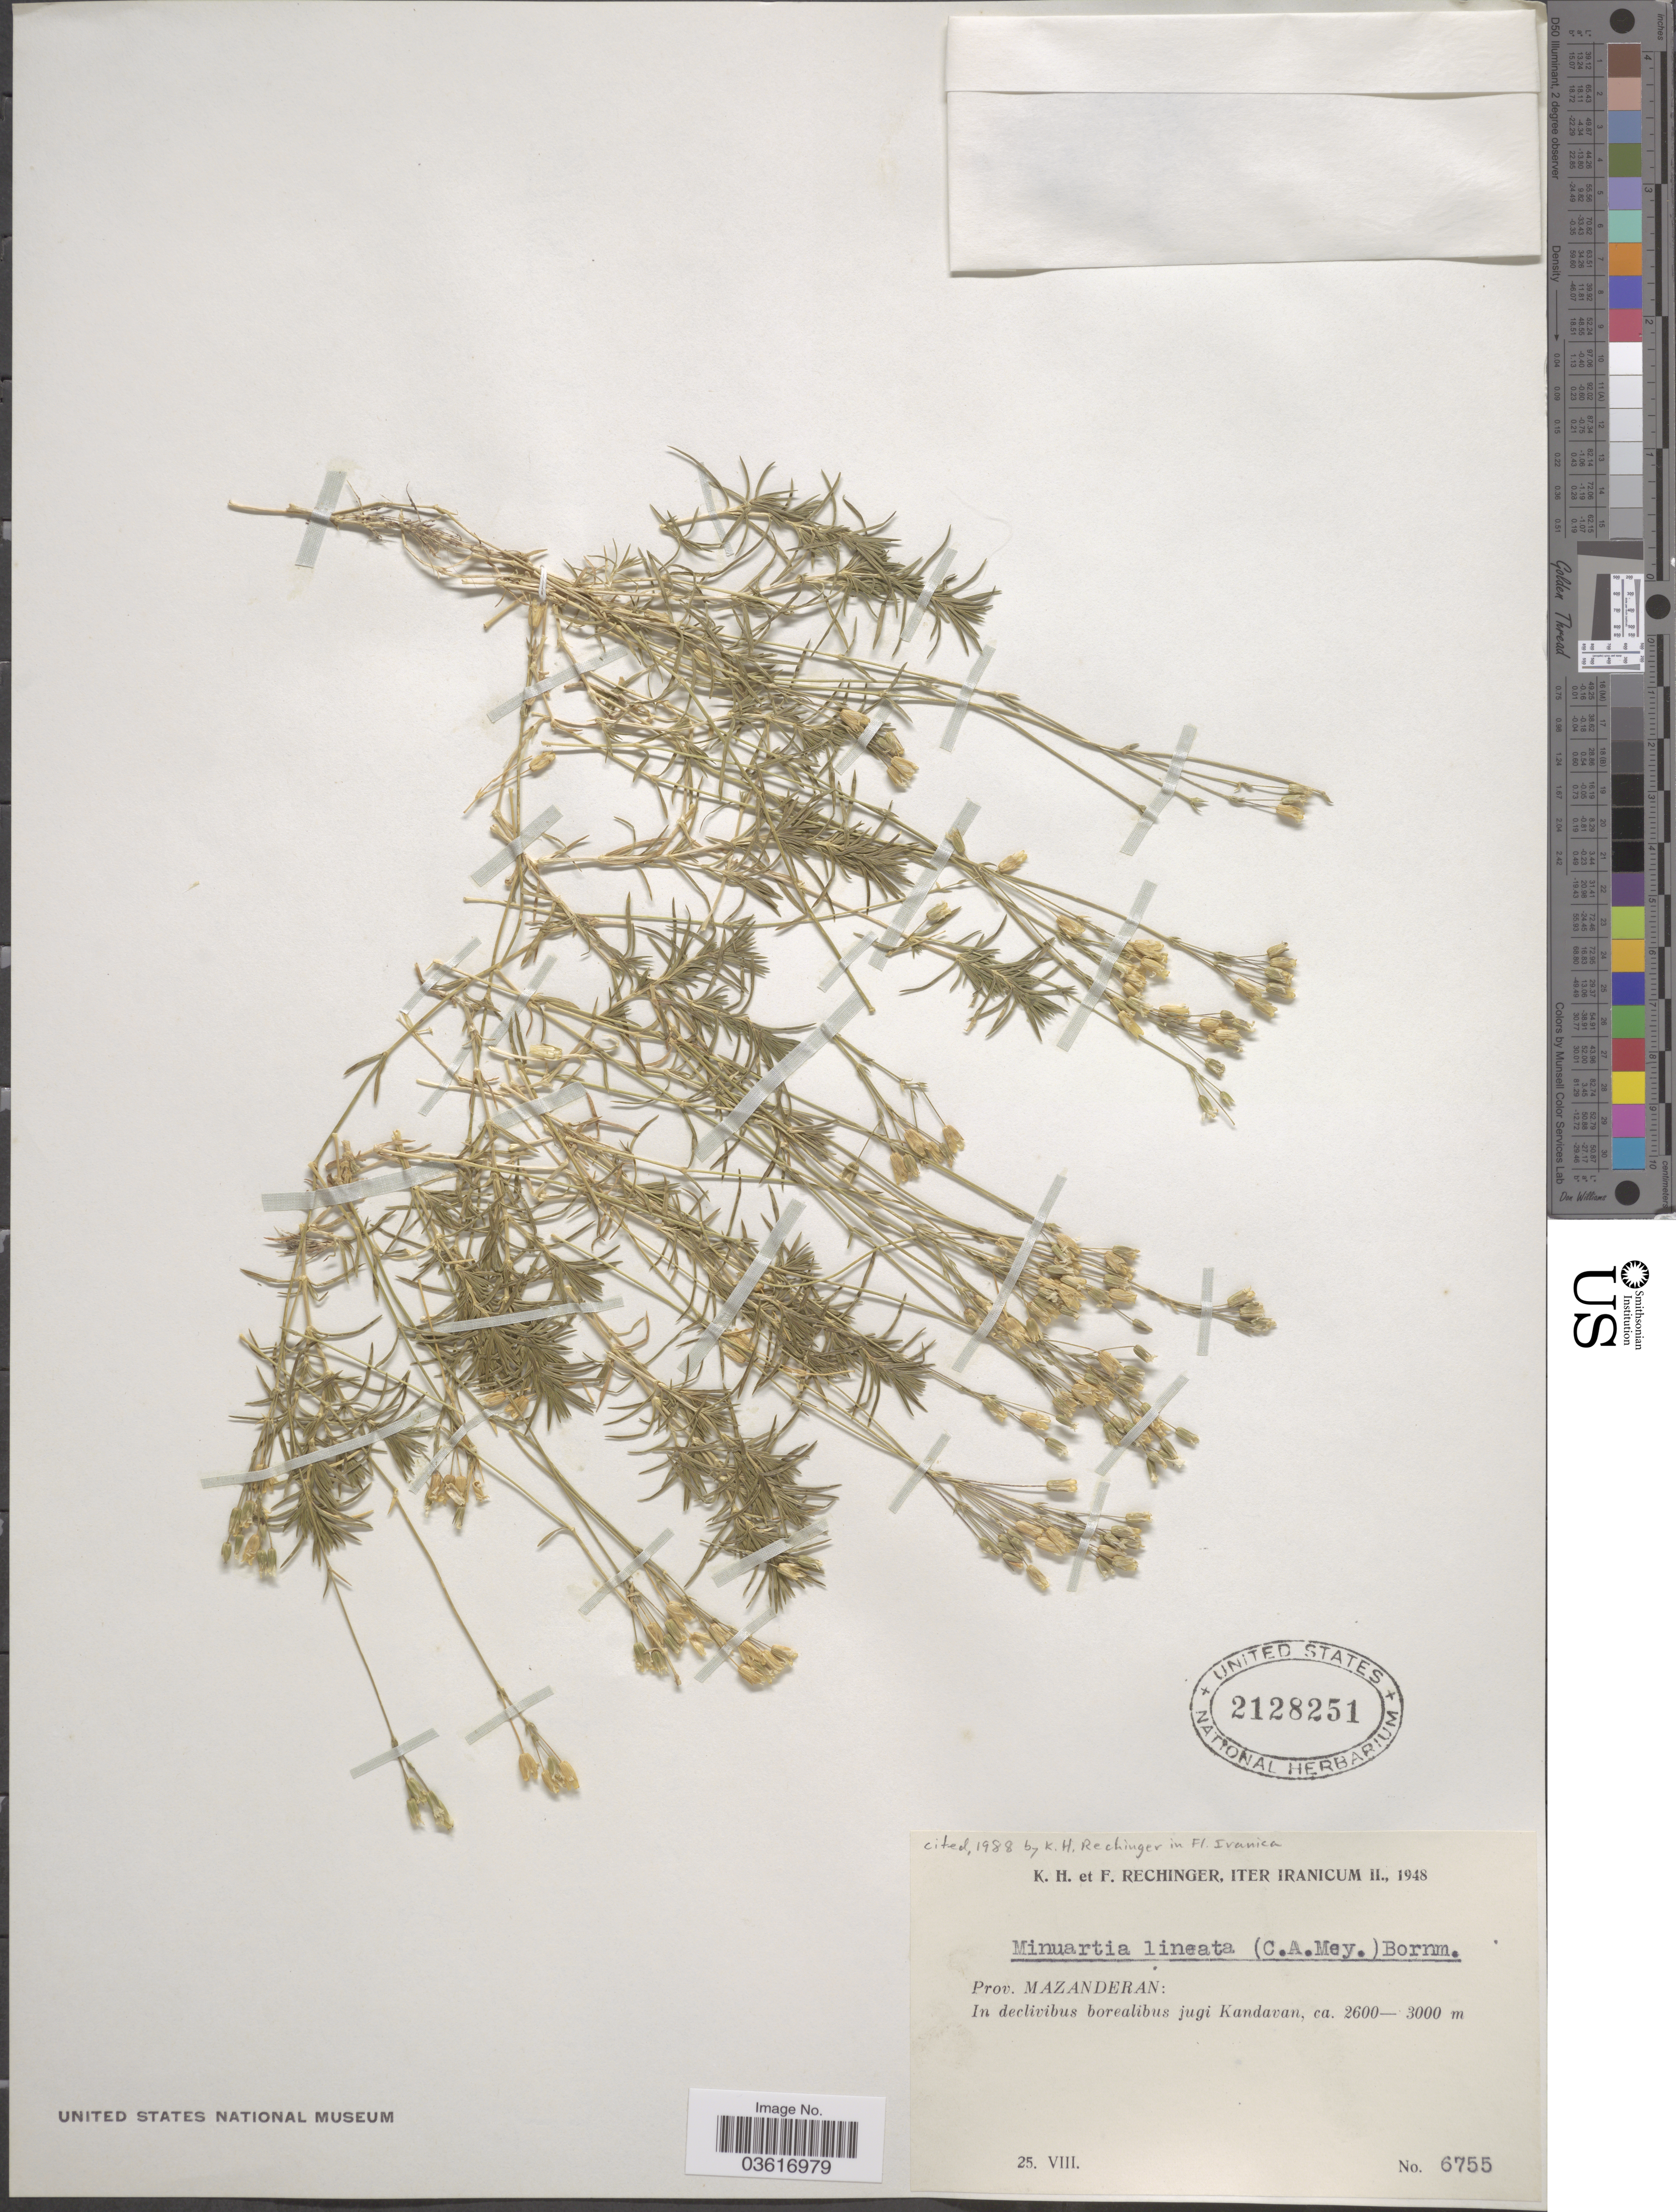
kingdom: Plantae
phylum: Tracheophyta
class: Magnoliopsida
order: Caryophyllales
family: Caryophyllaceae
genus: Minuartia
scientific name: Minuartia lineata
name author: Bornm.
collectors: K. H. Rechinger & F. Rechinger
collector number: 6755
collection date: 1948-08-25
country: Iran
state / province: Mazandaran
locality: Prov. Mazanderan. In declivibus borealibus jugi Kandavan.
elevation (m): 2600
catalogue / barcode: US 2128251